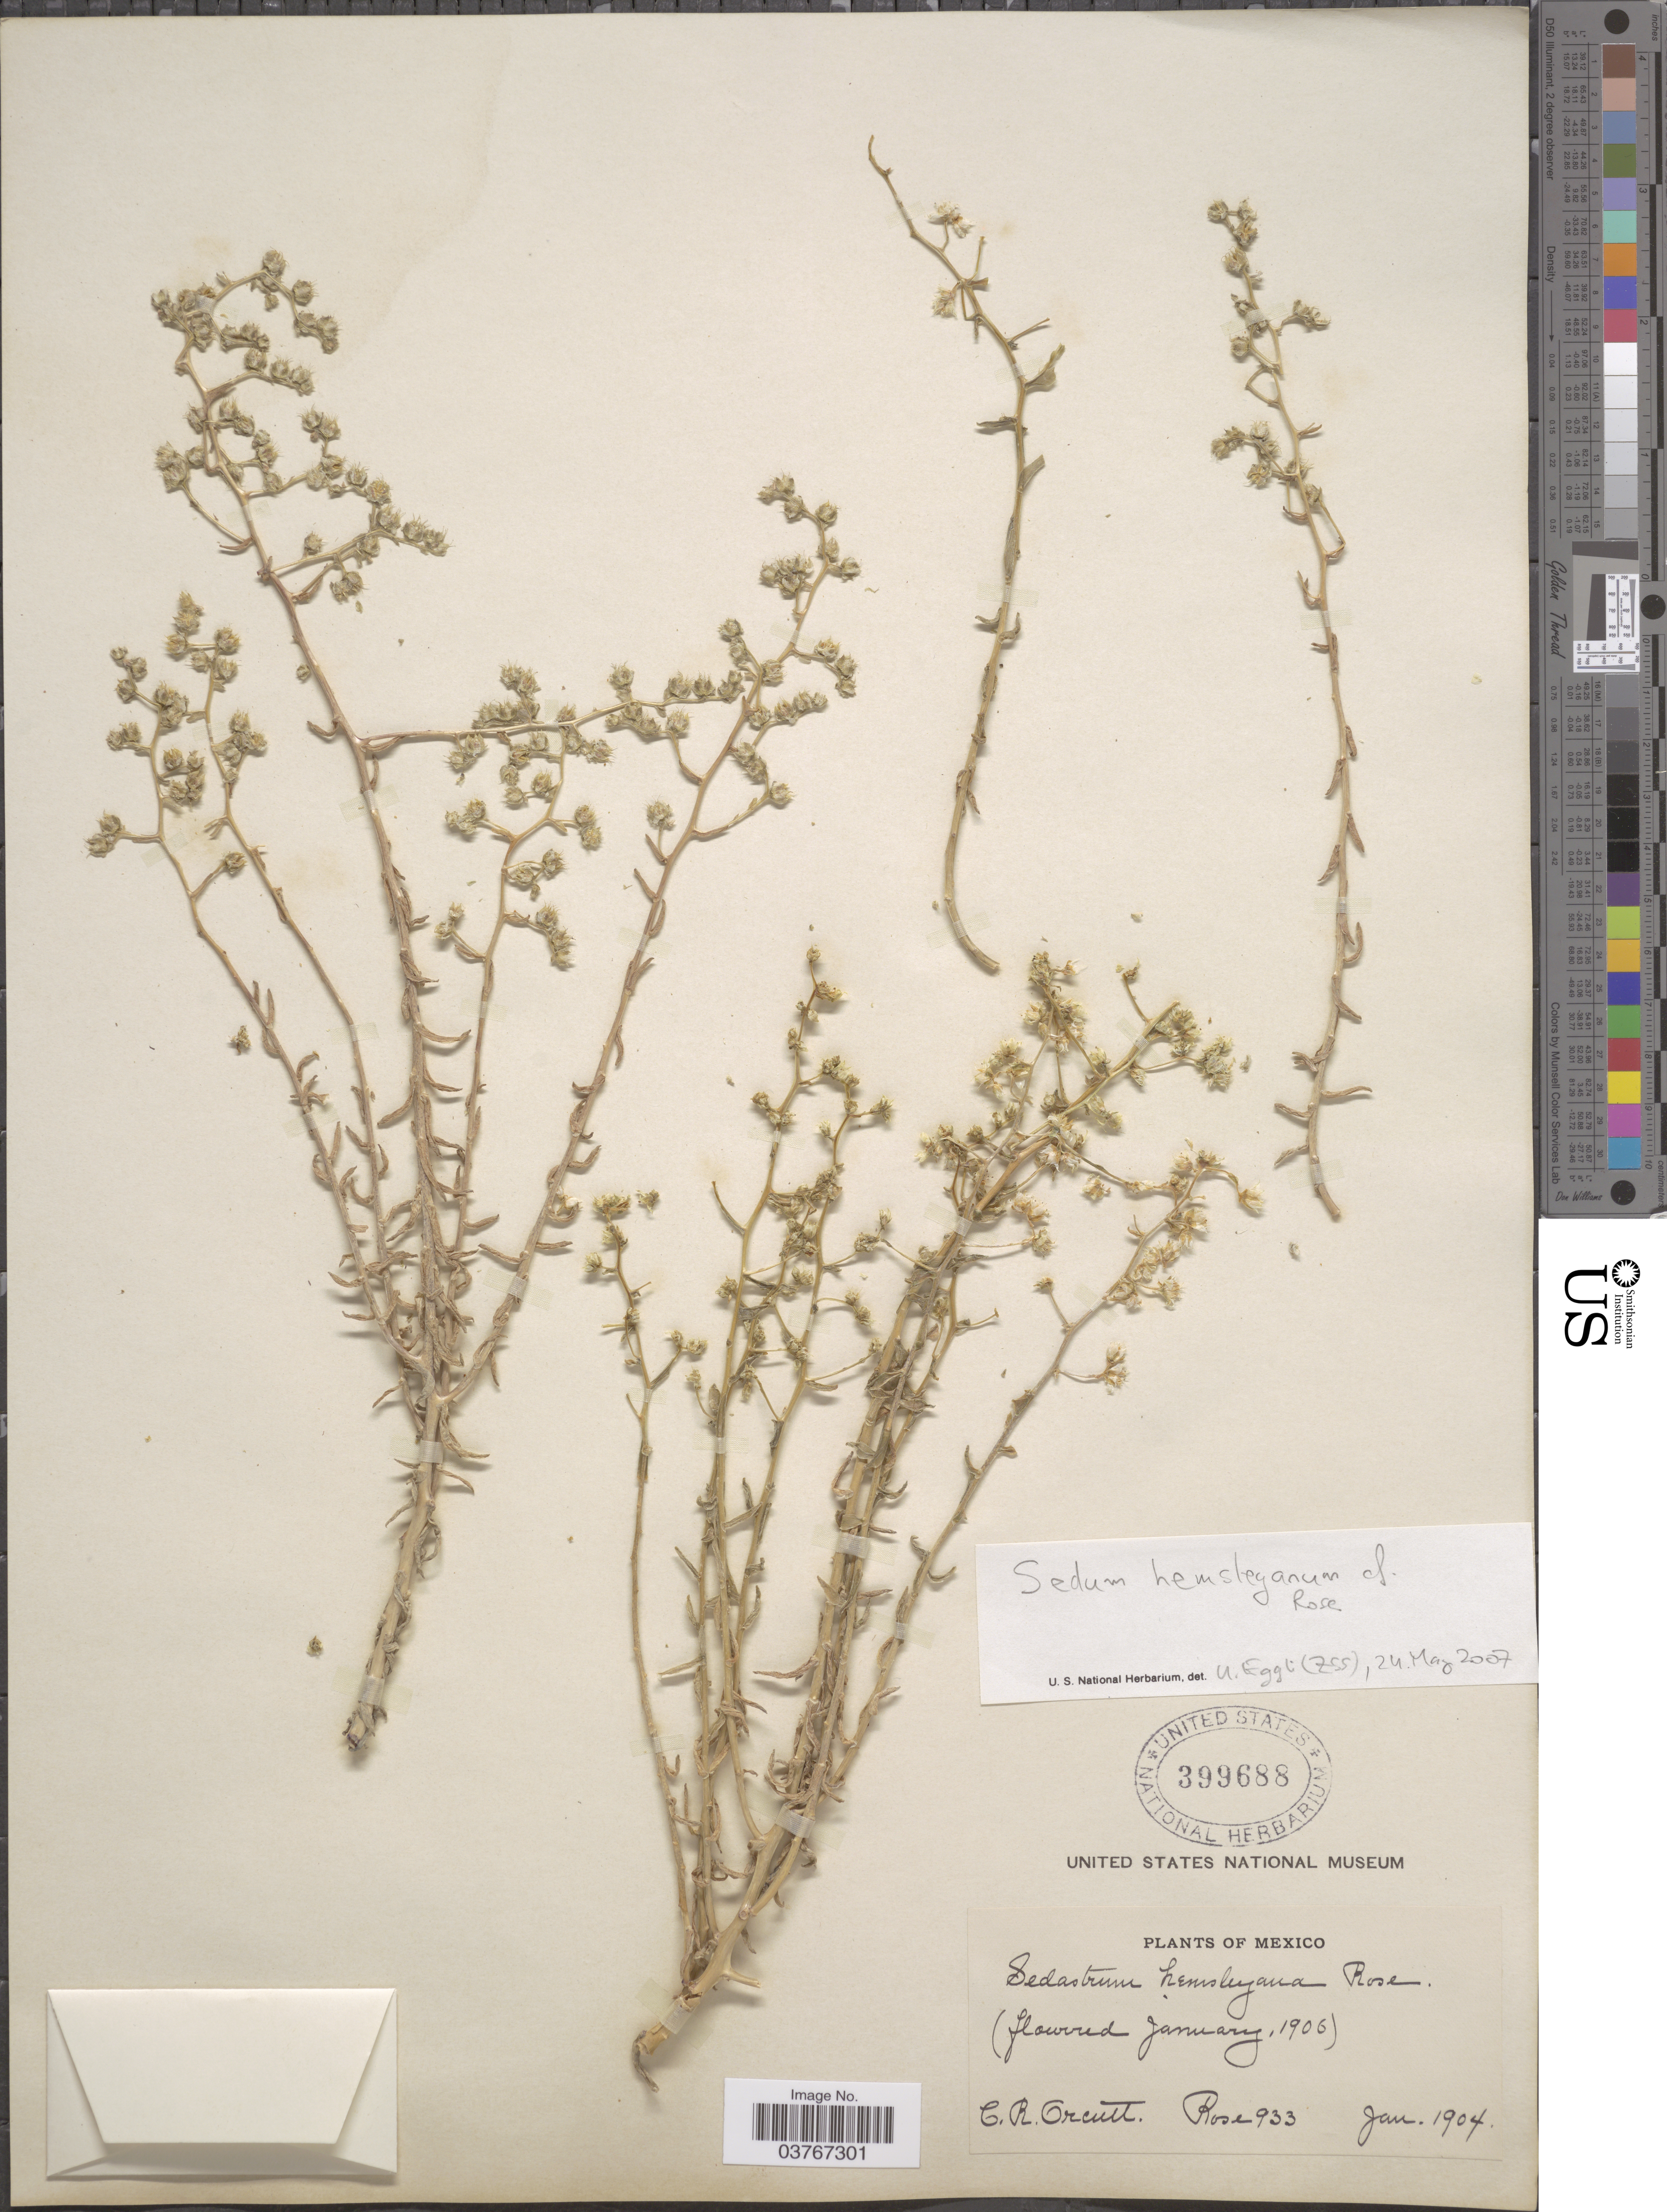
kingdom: Plantae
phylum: Tracheophyta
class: Magnoliopsida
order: Saxifragales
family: Crassulaceae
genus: Sedum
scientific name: Sedum hemsleyanum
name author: Rose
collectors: C. R. Orcutt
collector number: Rose933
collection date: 1906-01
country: Mexico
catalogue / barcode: US 399688